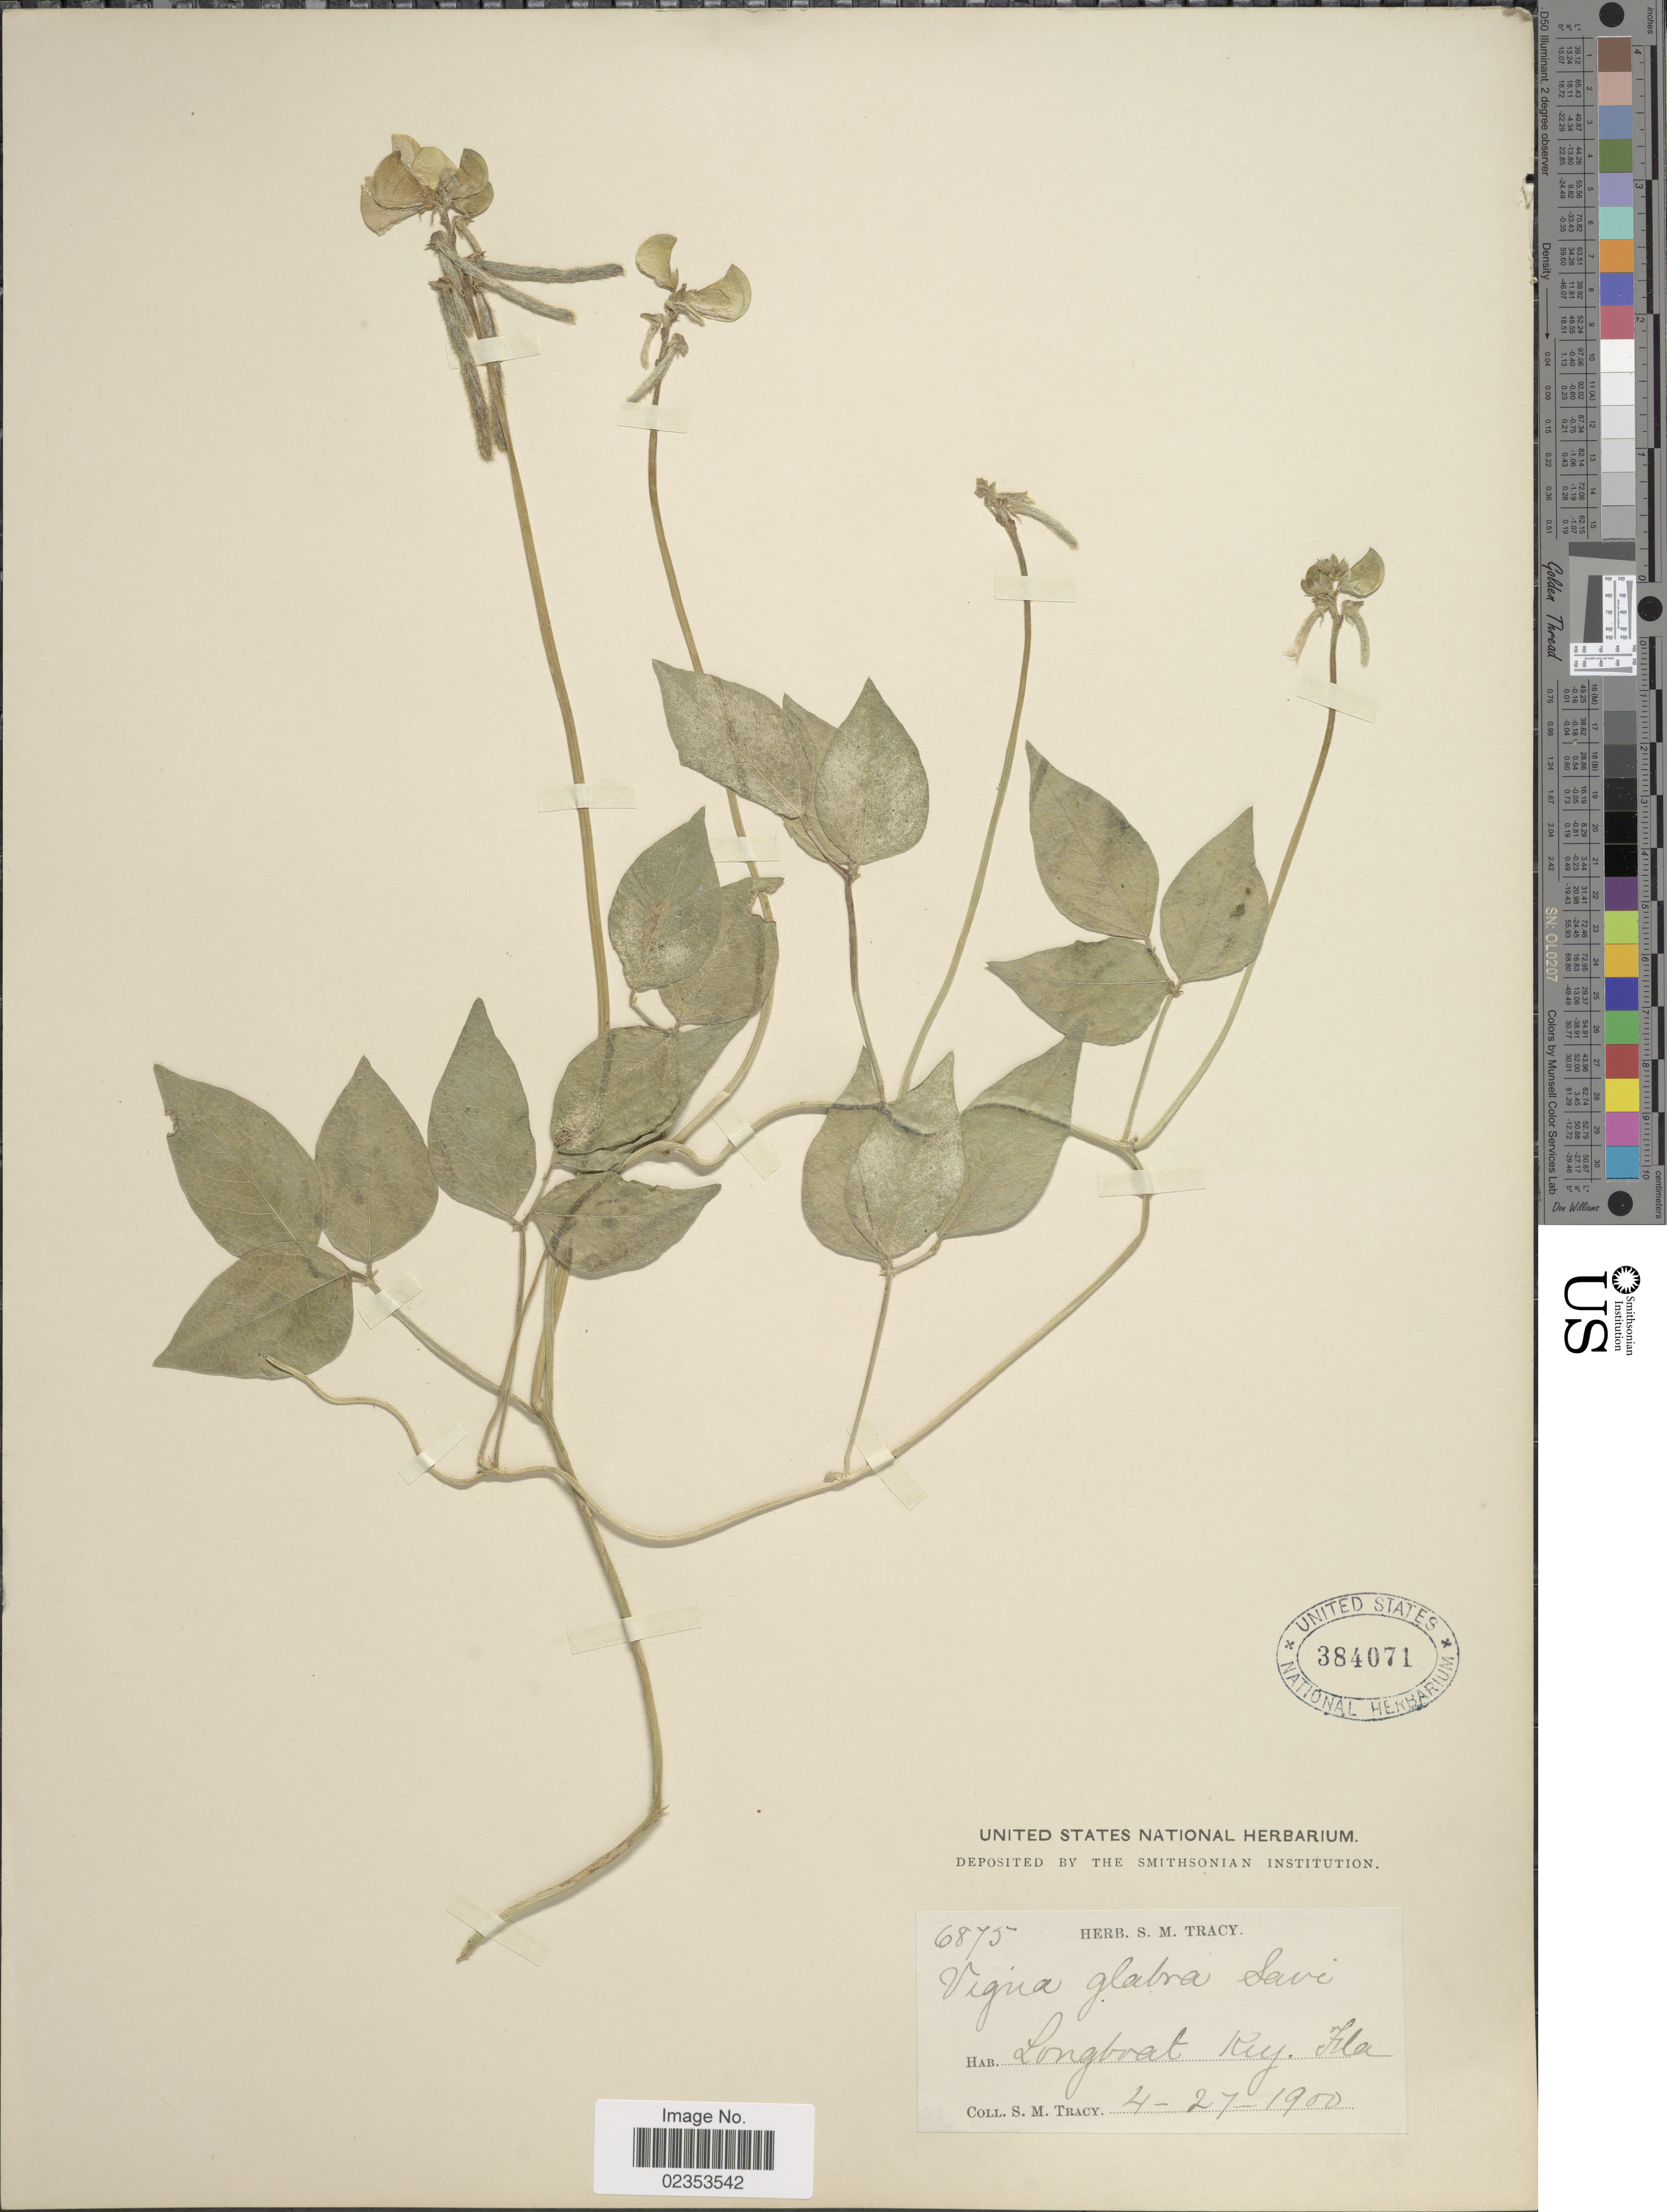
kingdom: Plantae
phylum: Tracheophyta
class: Magnoliopsida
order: Fabales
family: Fabaceae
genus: Vigna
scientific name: Vigna luteola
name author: (Jacq.) Benth.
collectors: S. M. Tracy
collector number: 6875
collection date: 1900-04-27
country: United States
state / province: Florida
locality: Longboat Key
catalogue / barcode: US 384071